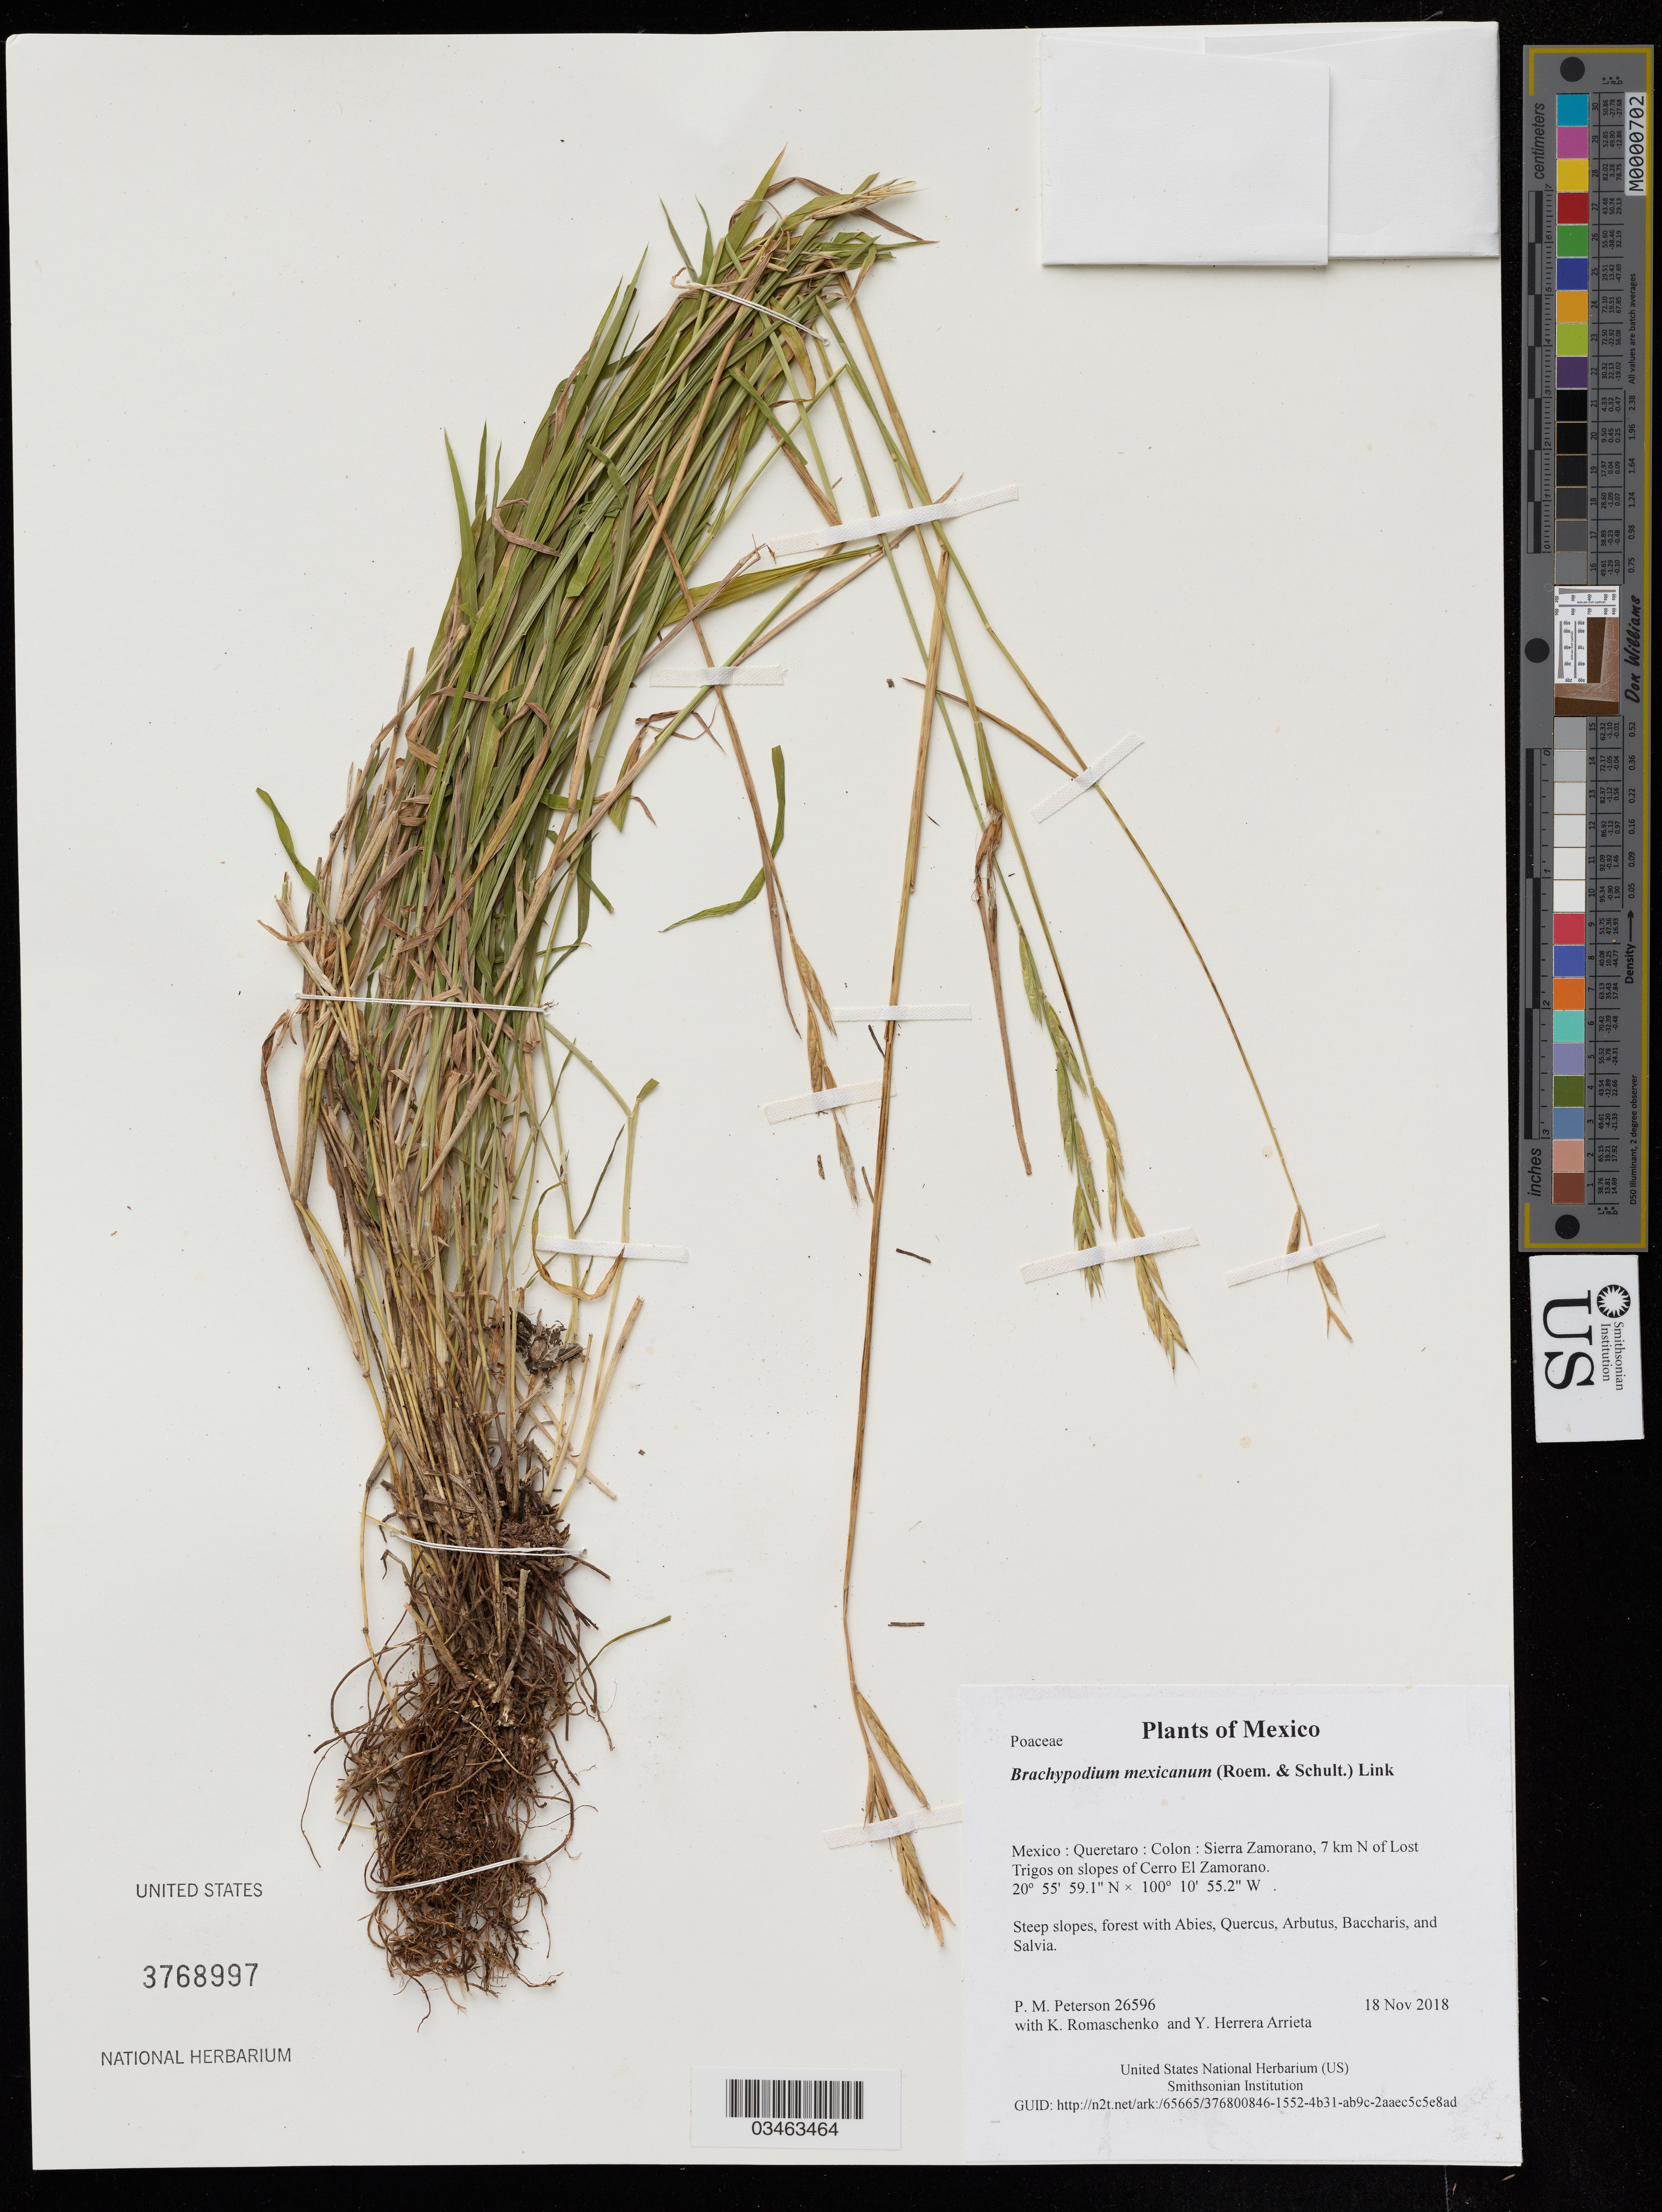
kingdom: Plantae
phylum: Tracheophyta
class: Liliopsida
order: Poales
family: Poaceae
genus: Brachypodium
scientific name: Brachypodium mexicanum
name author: (Roem. & Schult.) Link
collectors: P. M. Peterson, K. Romaschenko & Y. Herrera Arrieta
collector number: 26596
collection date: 2018-11-18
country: Mexico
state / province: Queretaro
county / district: Colon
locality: Sierra Zamorano, 7 km N of Lost Trigos on slopes of Cerro El Zamorano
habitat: Steep slopes, forest with Abies, Quercus, Arbutus, Baccharis, and Salvia.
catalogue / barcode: US 3768997